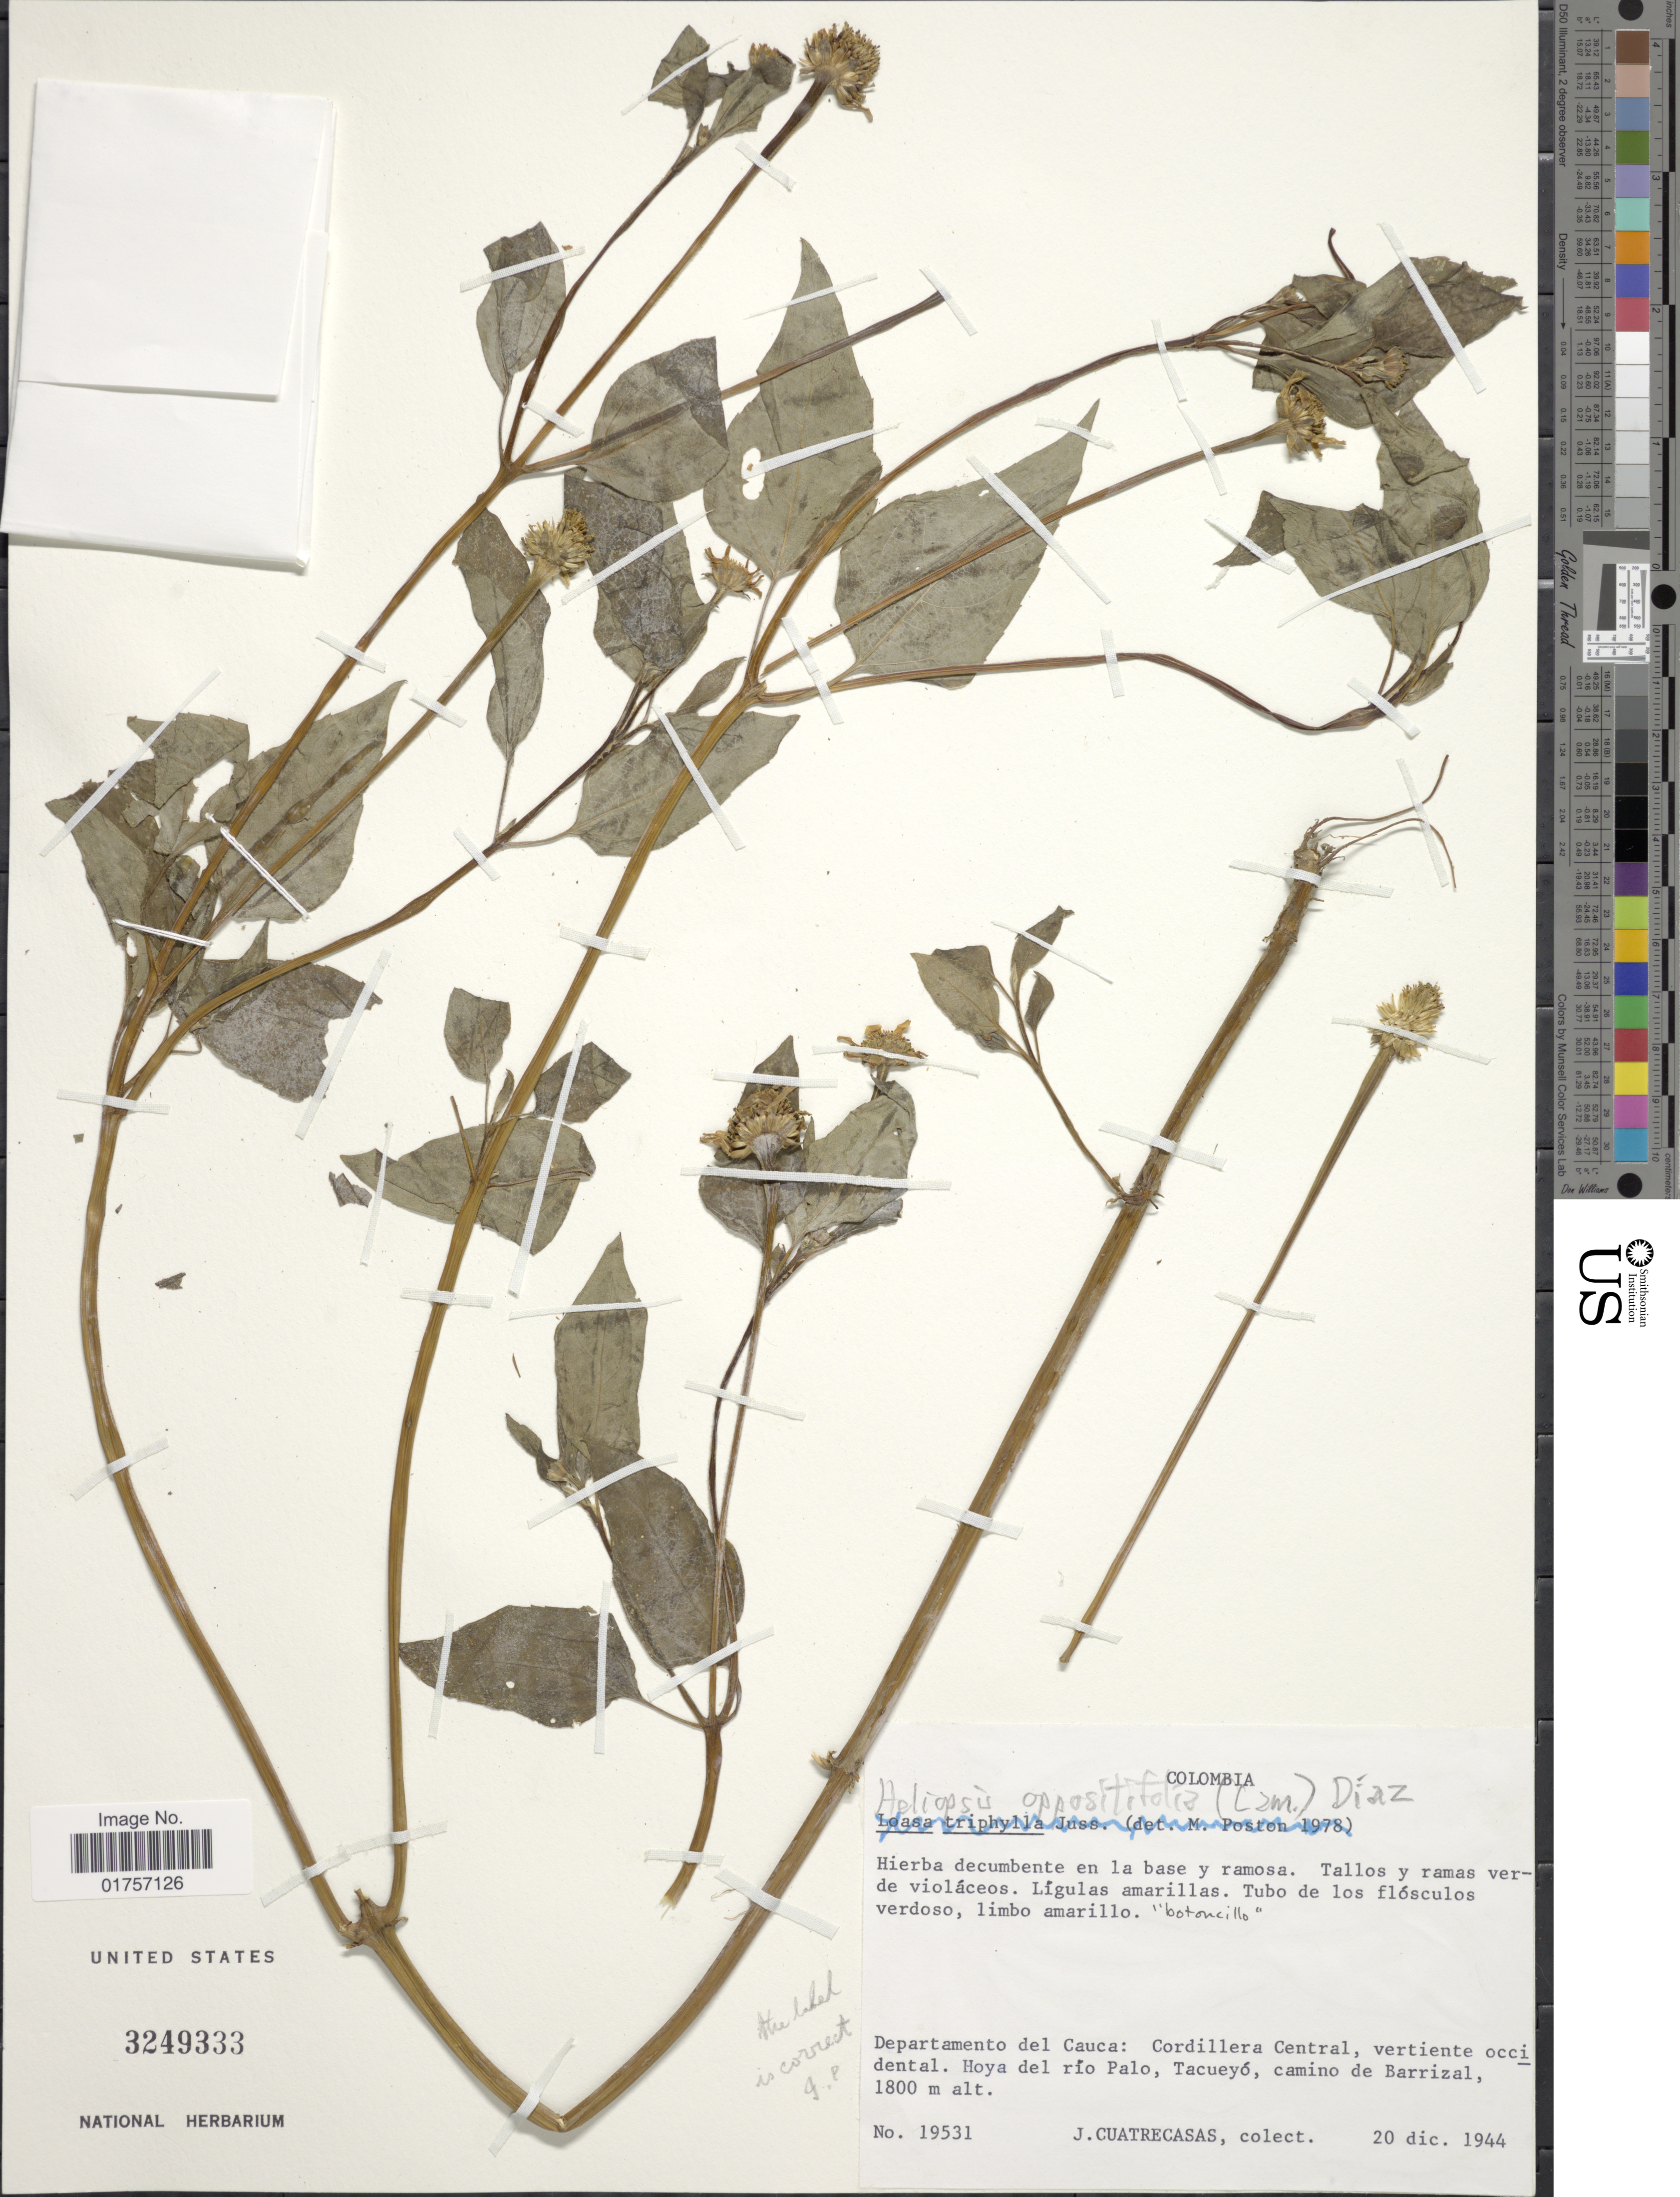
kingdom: Plantae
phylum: Tracheophyta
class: Magnoliopsida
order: Asterales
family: Asteraceae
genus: Heliopsis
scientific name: Heliopsis buphthalmoides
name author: (Jacq.) Dunal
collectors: J. Cuatrecasas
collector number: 19531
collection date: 1944-12-20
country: Colombia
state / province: Cauca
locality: Cordillera Central, vertiente occidental. Hoya del rio Palo, Tacueyó, camino de Barrizal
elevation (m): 1800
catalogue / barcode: US 3249333